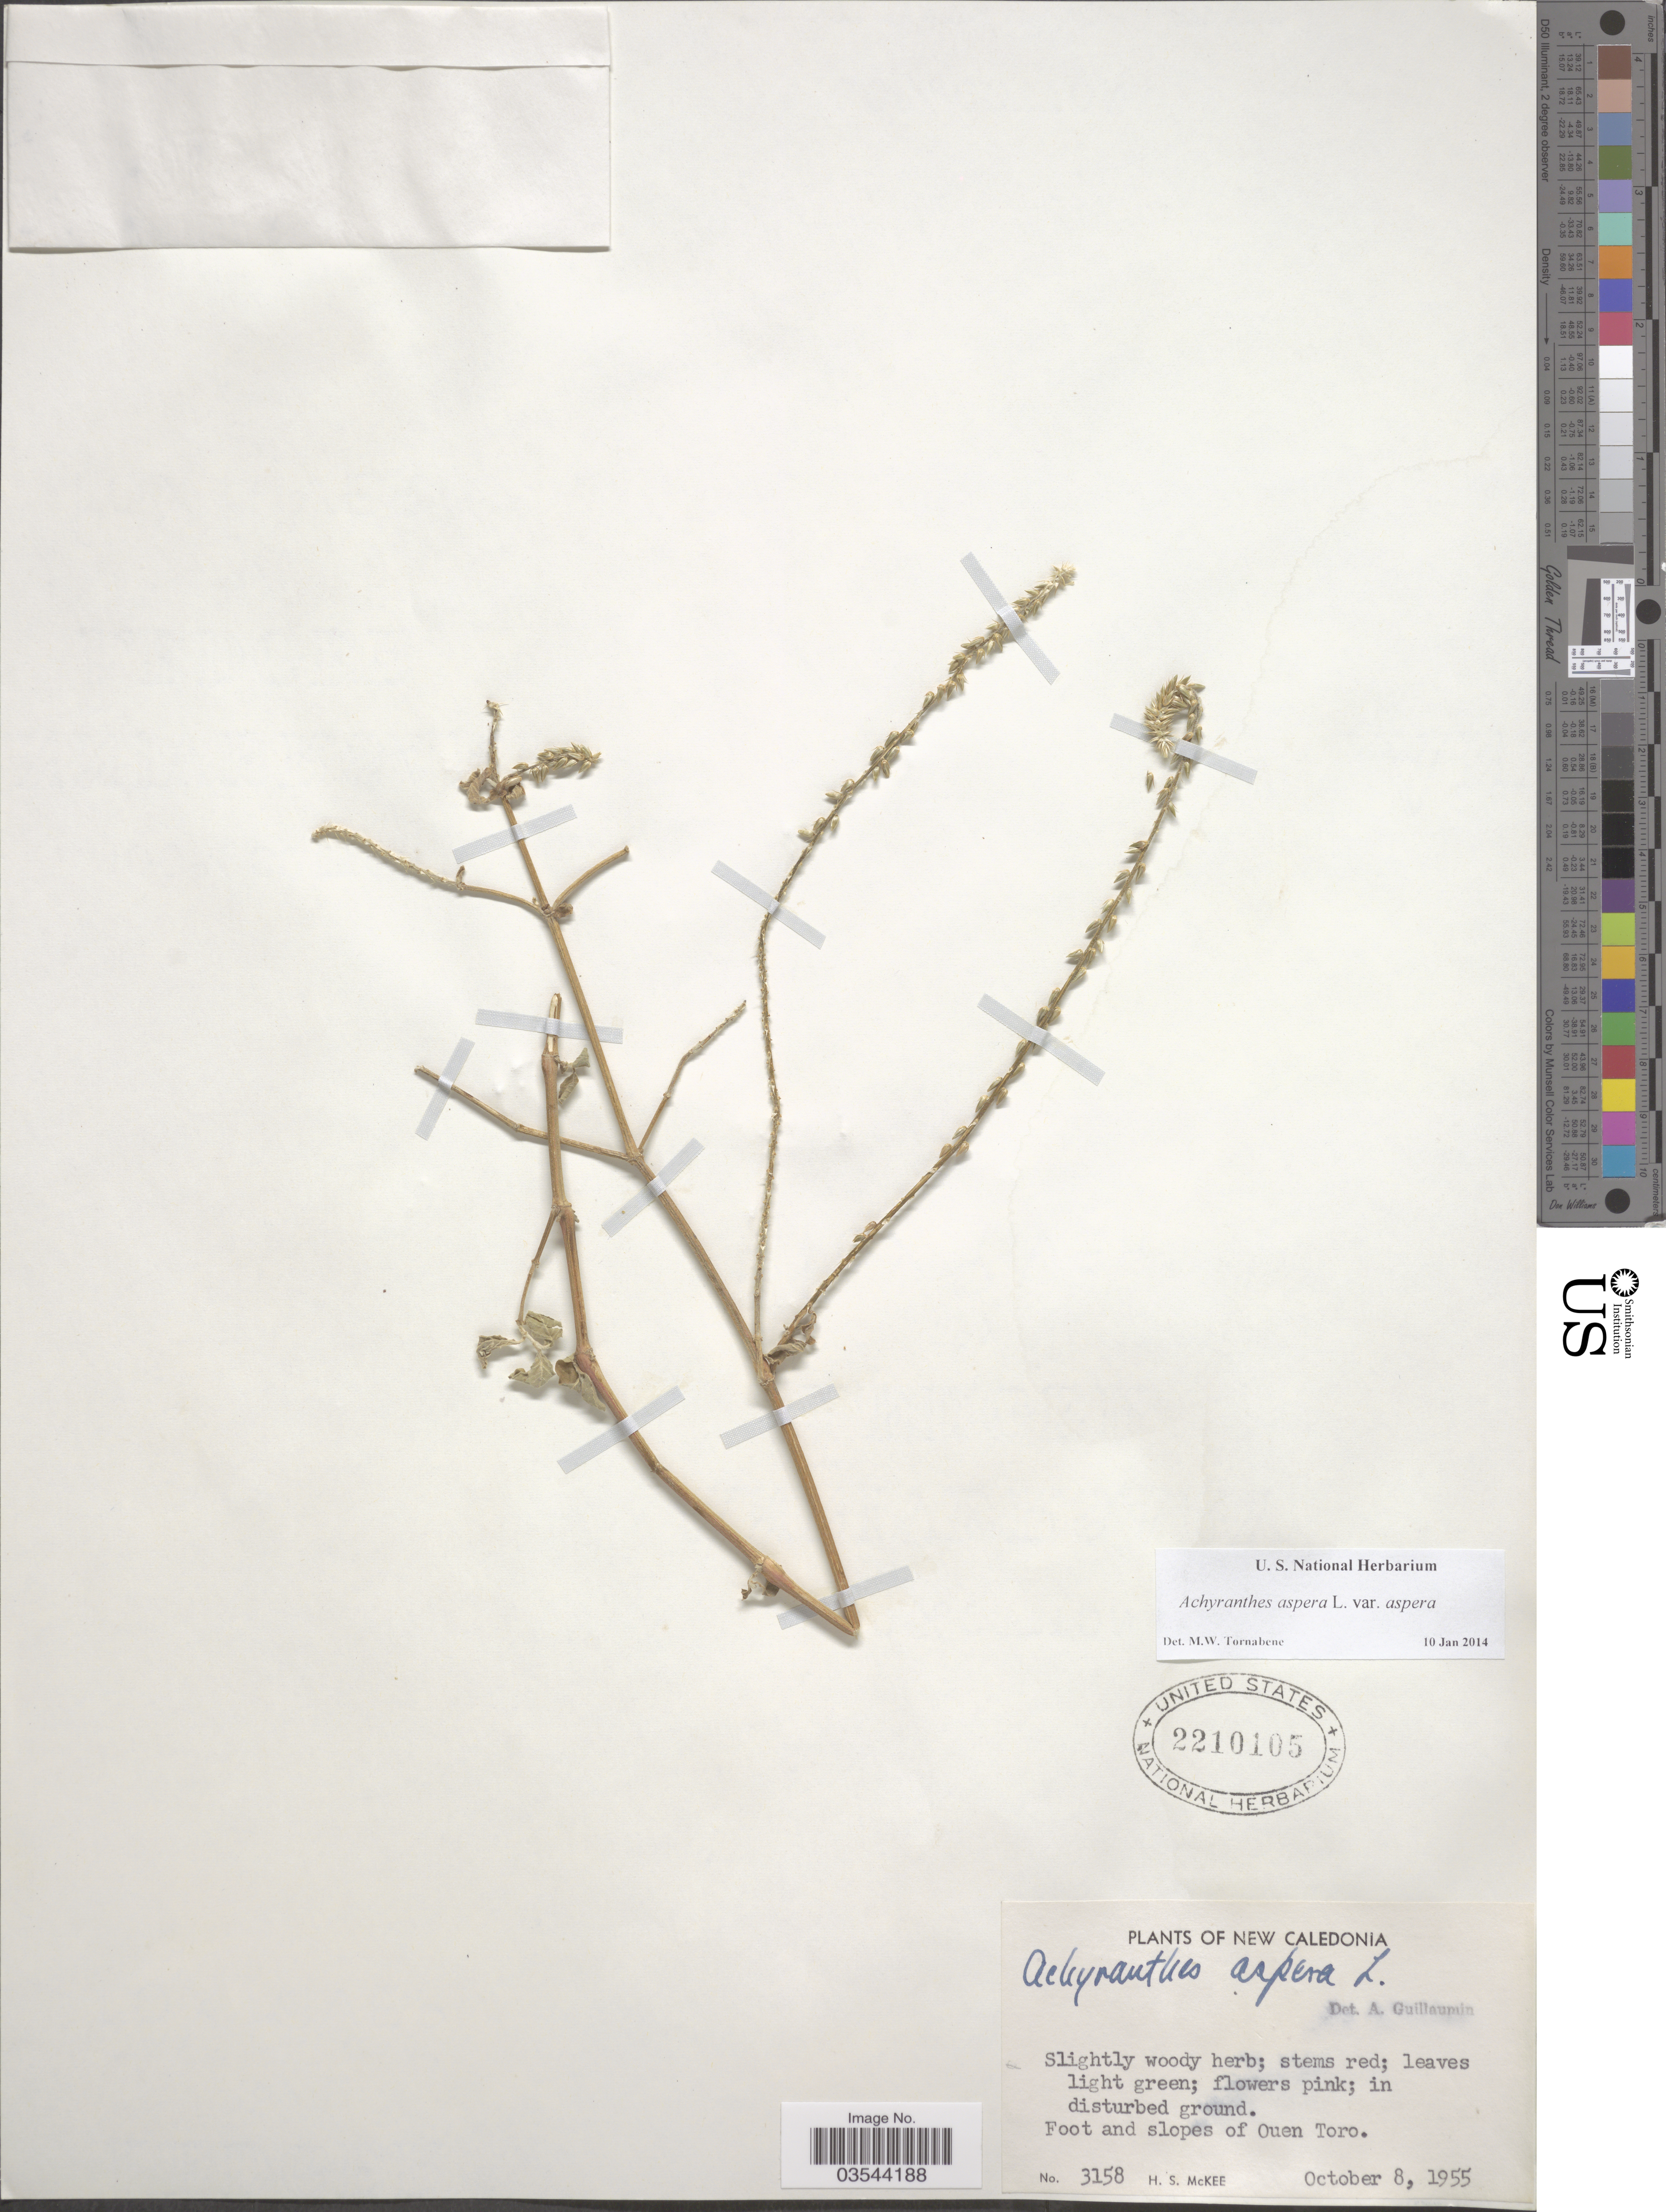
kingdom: Plantae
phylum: Tracheophyta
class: Magnoliopsida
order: Caryophyllales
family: Amaranthaceae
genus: Achyranthes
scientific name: Achyranthes aspera var. aspera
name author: L.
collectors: H. S. McKee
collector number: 3158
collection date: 1955-10-08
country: New Caledonia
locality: Foot and slopes of Ouen Toro.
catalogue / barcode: US 2210105